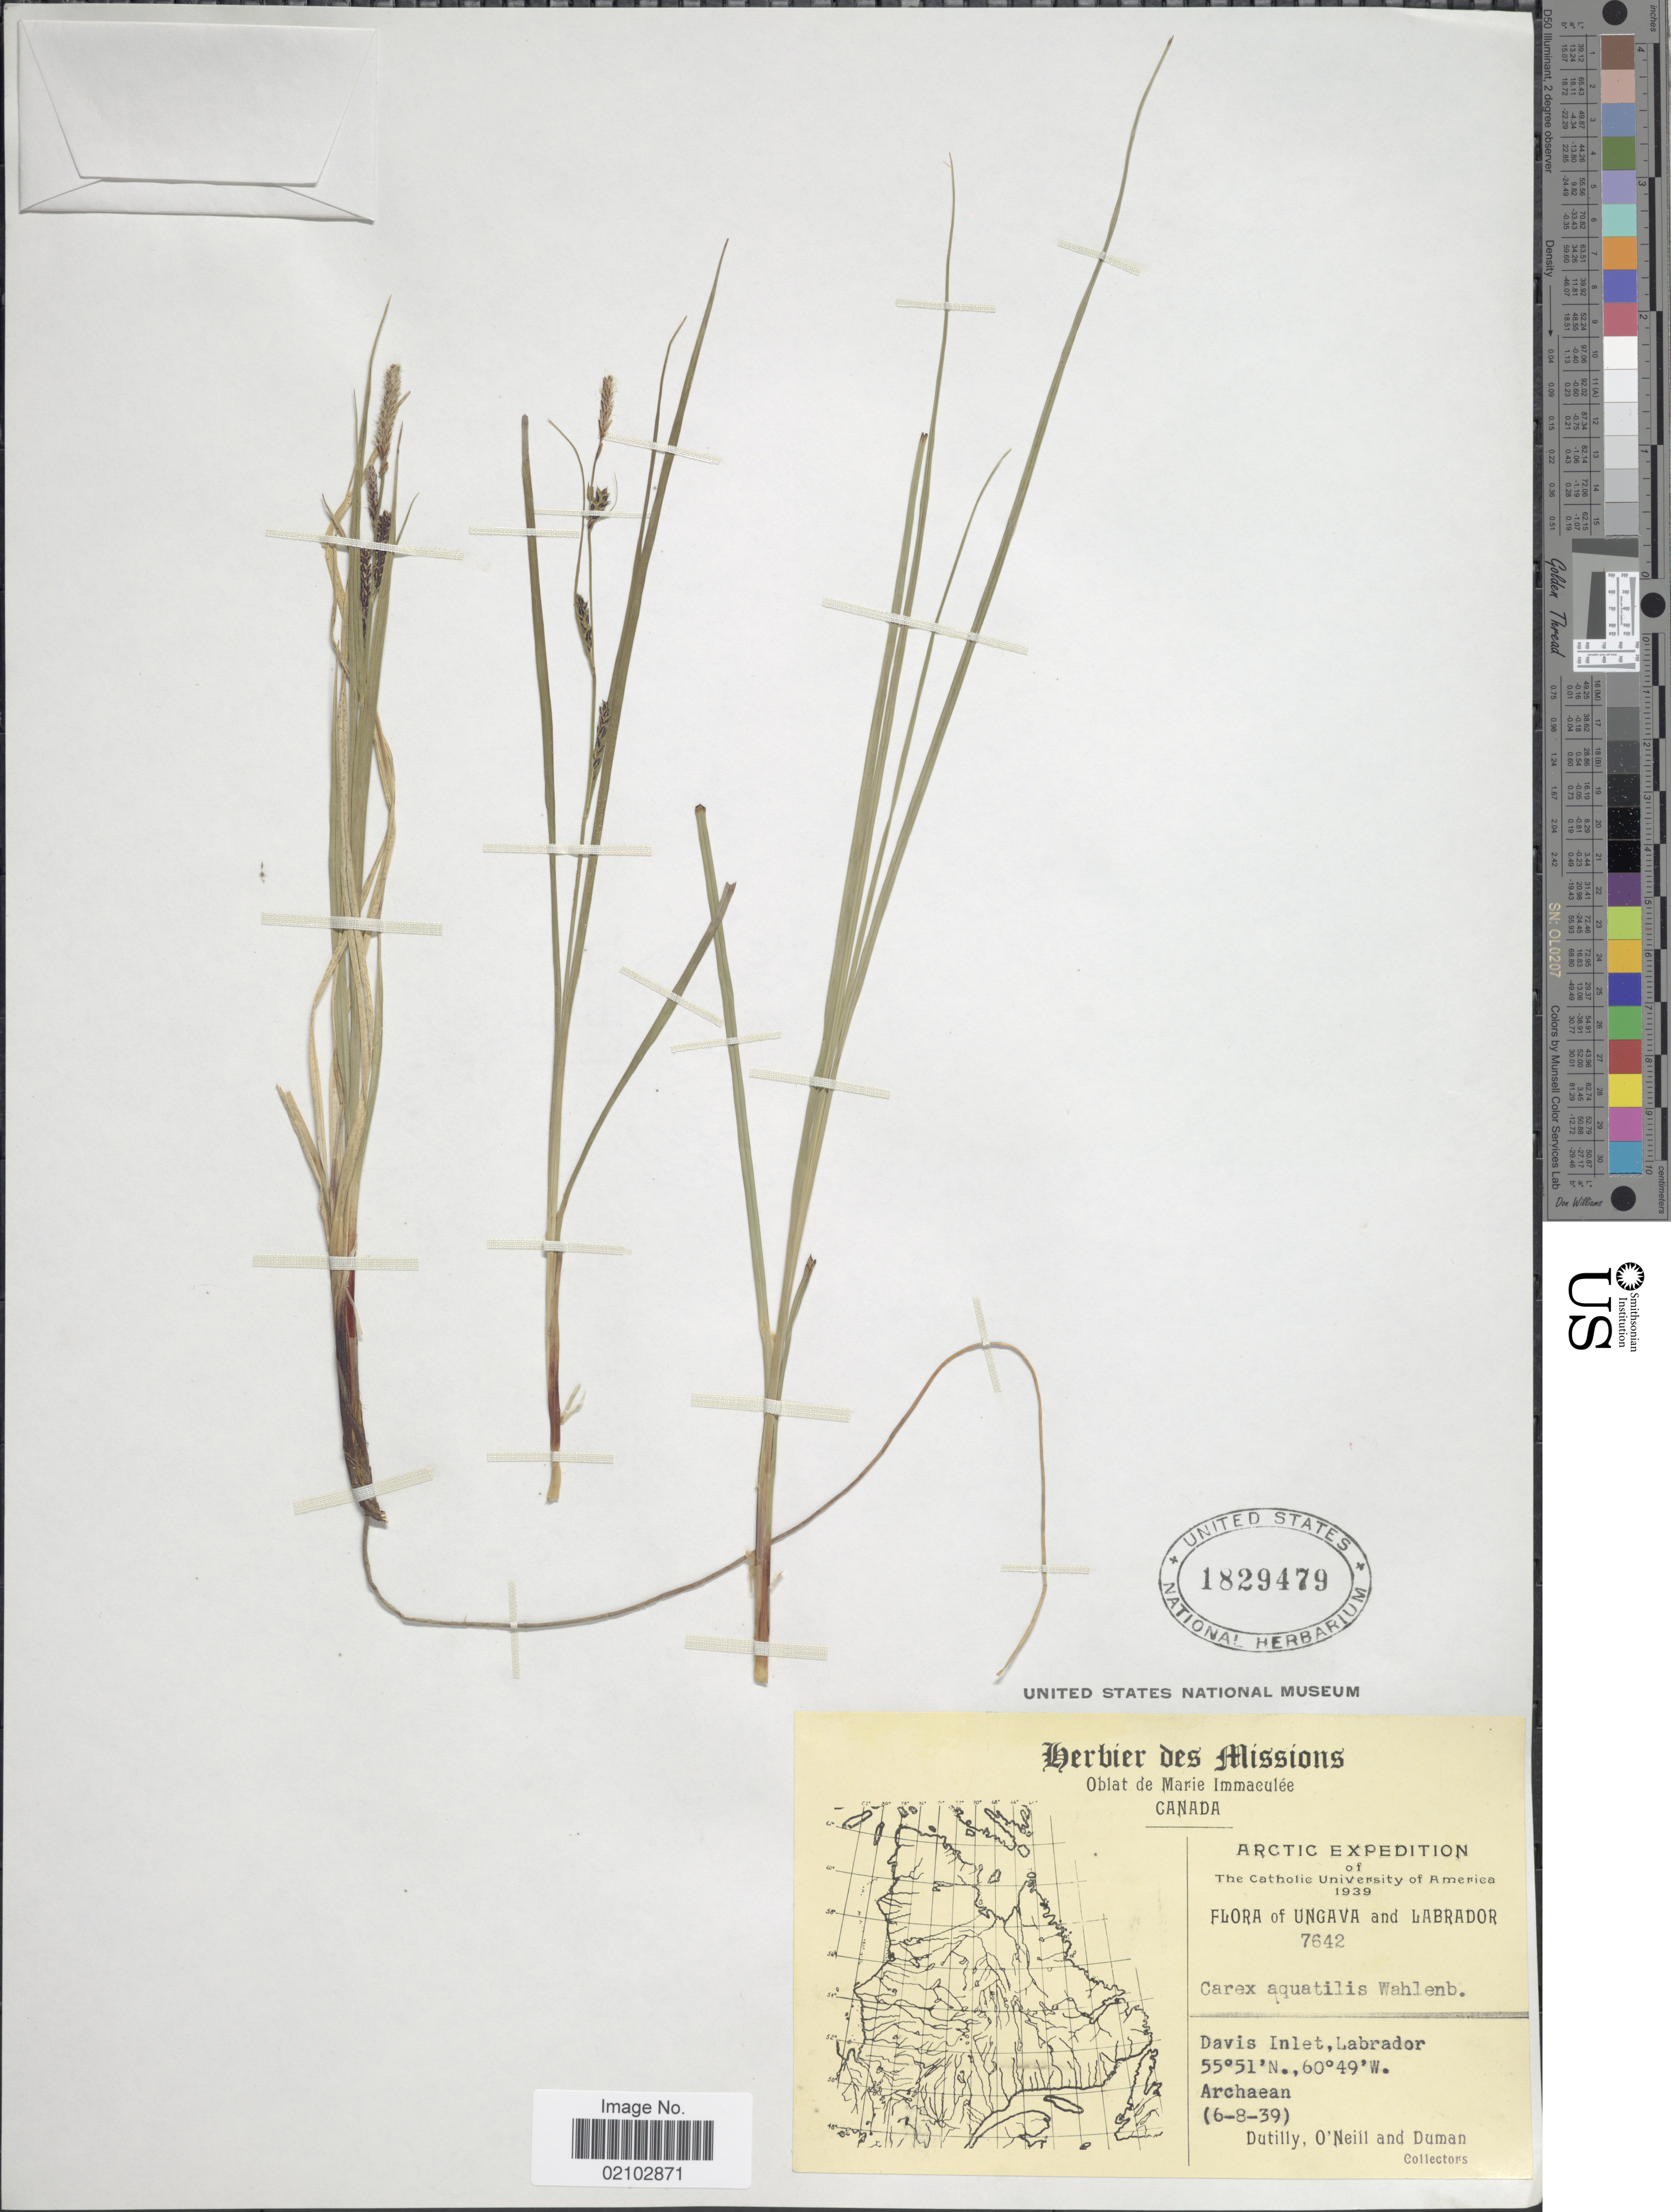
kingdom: Plantae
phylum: Tracheophyta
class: Liliopsida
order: Poales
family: Cyperaceae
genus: Carex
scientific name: Carex aquatilis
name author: Wahlenb.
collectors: -. Dutilly, -. O'Neill & -. Duman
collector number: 7642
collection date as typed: Transcribed d/m/y: 6/8/39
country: Canada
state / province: Newfoundland and Labrador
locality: Arctic, Davis Inlet, Labrador.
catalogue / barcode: US 1829479